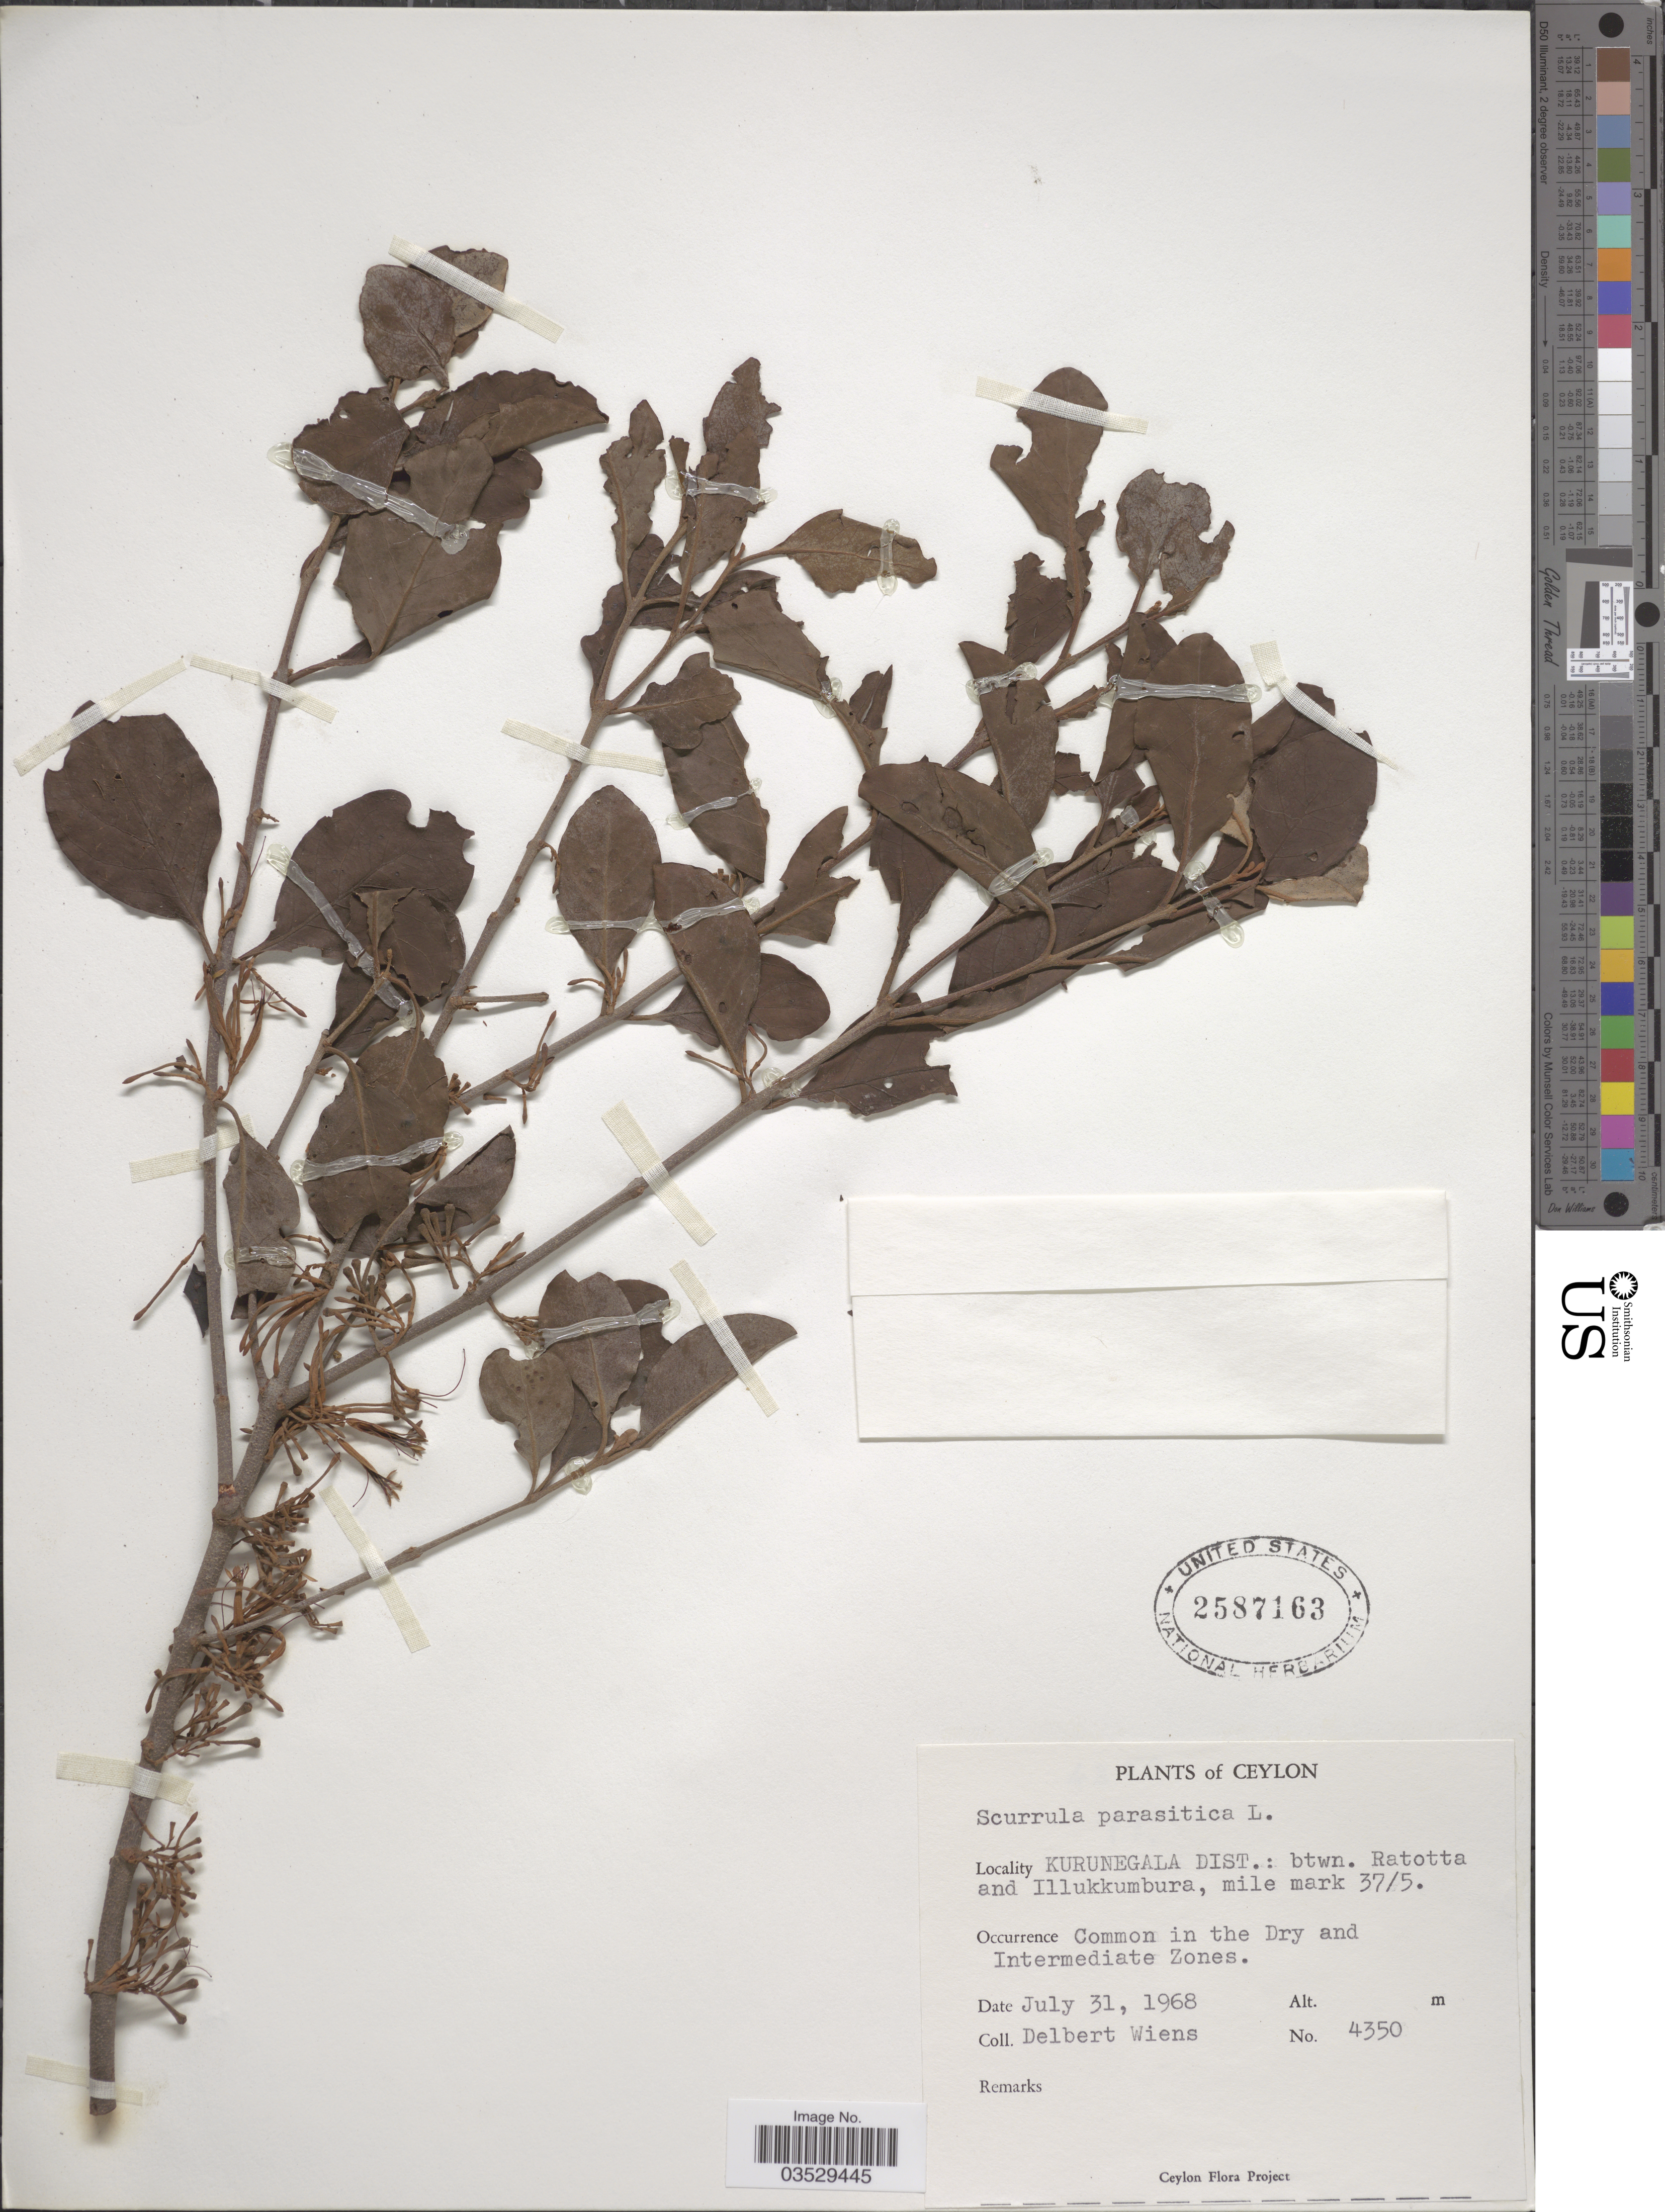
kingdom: Plantae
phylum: Tracheophyta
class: Magnoliopsida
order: Santalales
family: Loranthaceae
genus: Scurrula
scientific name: Scurrula parasitica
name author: L.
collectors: D. Wiens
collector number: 4350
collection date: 1968-07-31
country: Sri Lanka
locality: Ceylon. Kurunegala Dist.: btwn. Ratotta and Illukkumbura, mile mark 37/5. Common in the Dry and Intermediate Zones.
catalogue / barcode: US 2587163